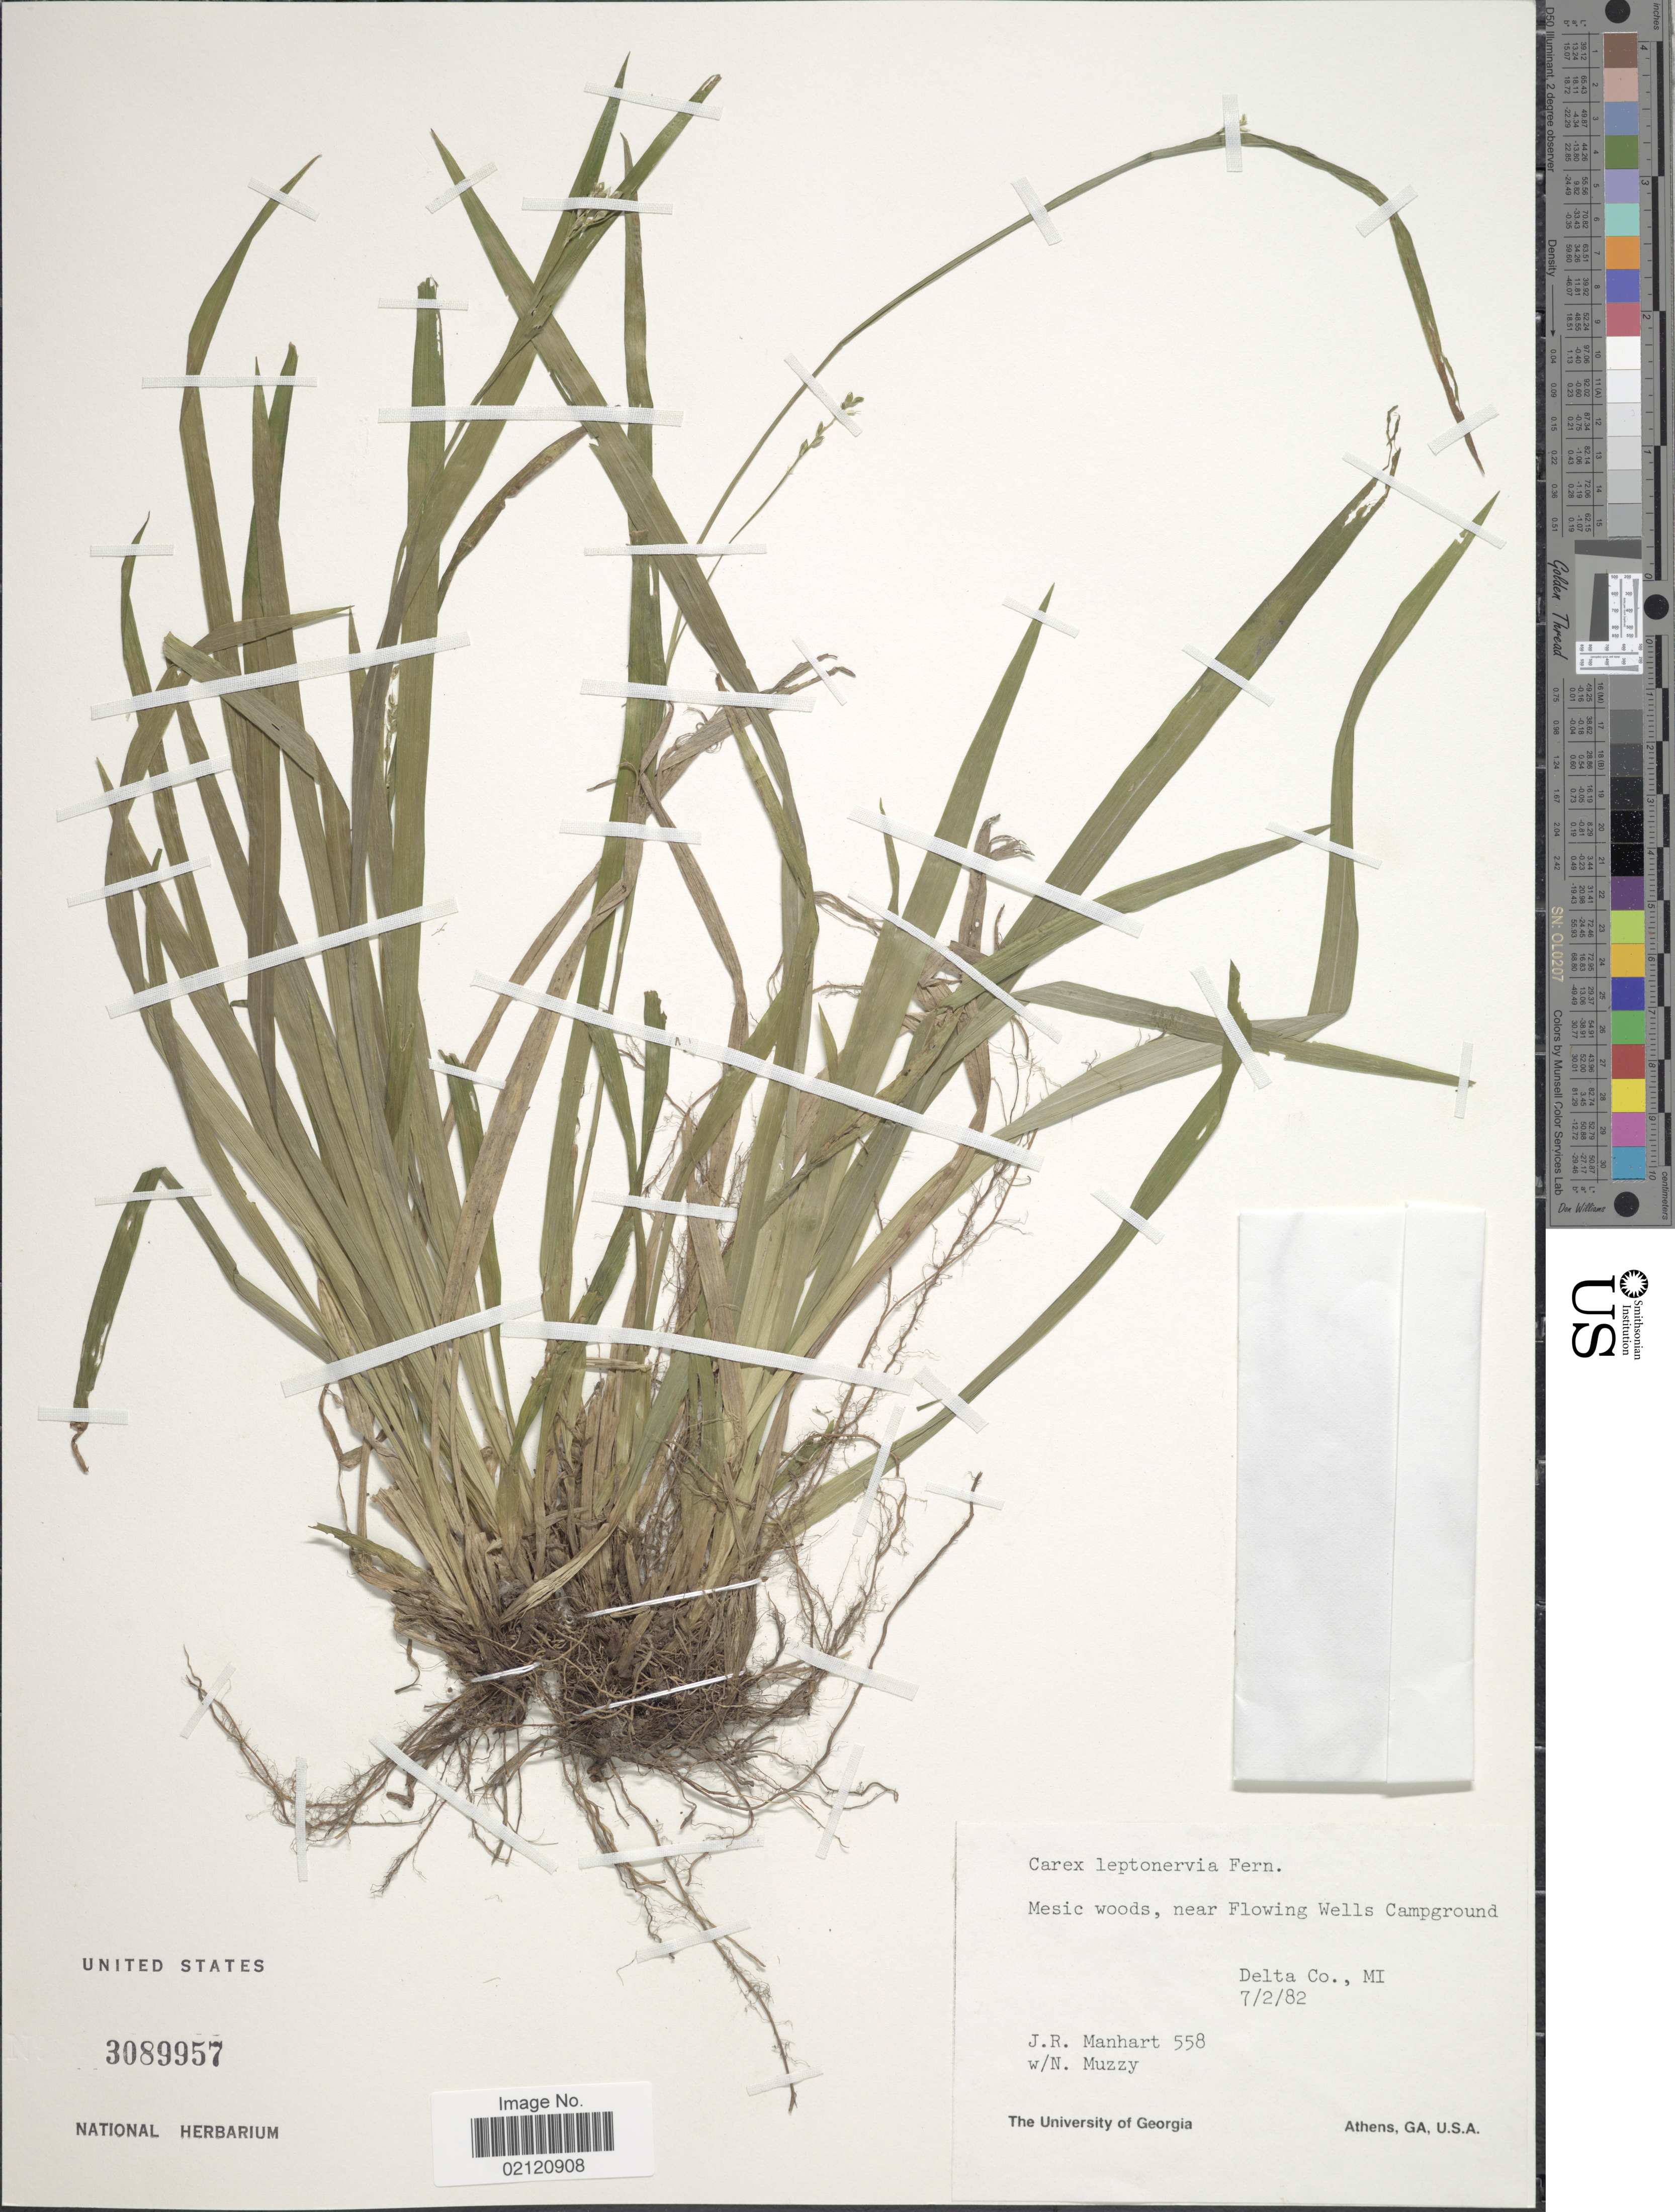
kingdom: Plantae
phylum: Tracheophyta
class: Liliopsida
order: Poales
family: Cyperaceae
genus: Carex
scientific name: Carex leptonervia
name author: (Fernald) Fernald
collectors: J. Manhart & N. Muzzy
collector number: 558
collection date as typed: Transcribed d/m/y: 2/7/82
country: United States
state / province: Missouri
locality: Mesic woods, near Flowing Wells Campground, Delta Co., MI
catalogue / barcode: US 3089957